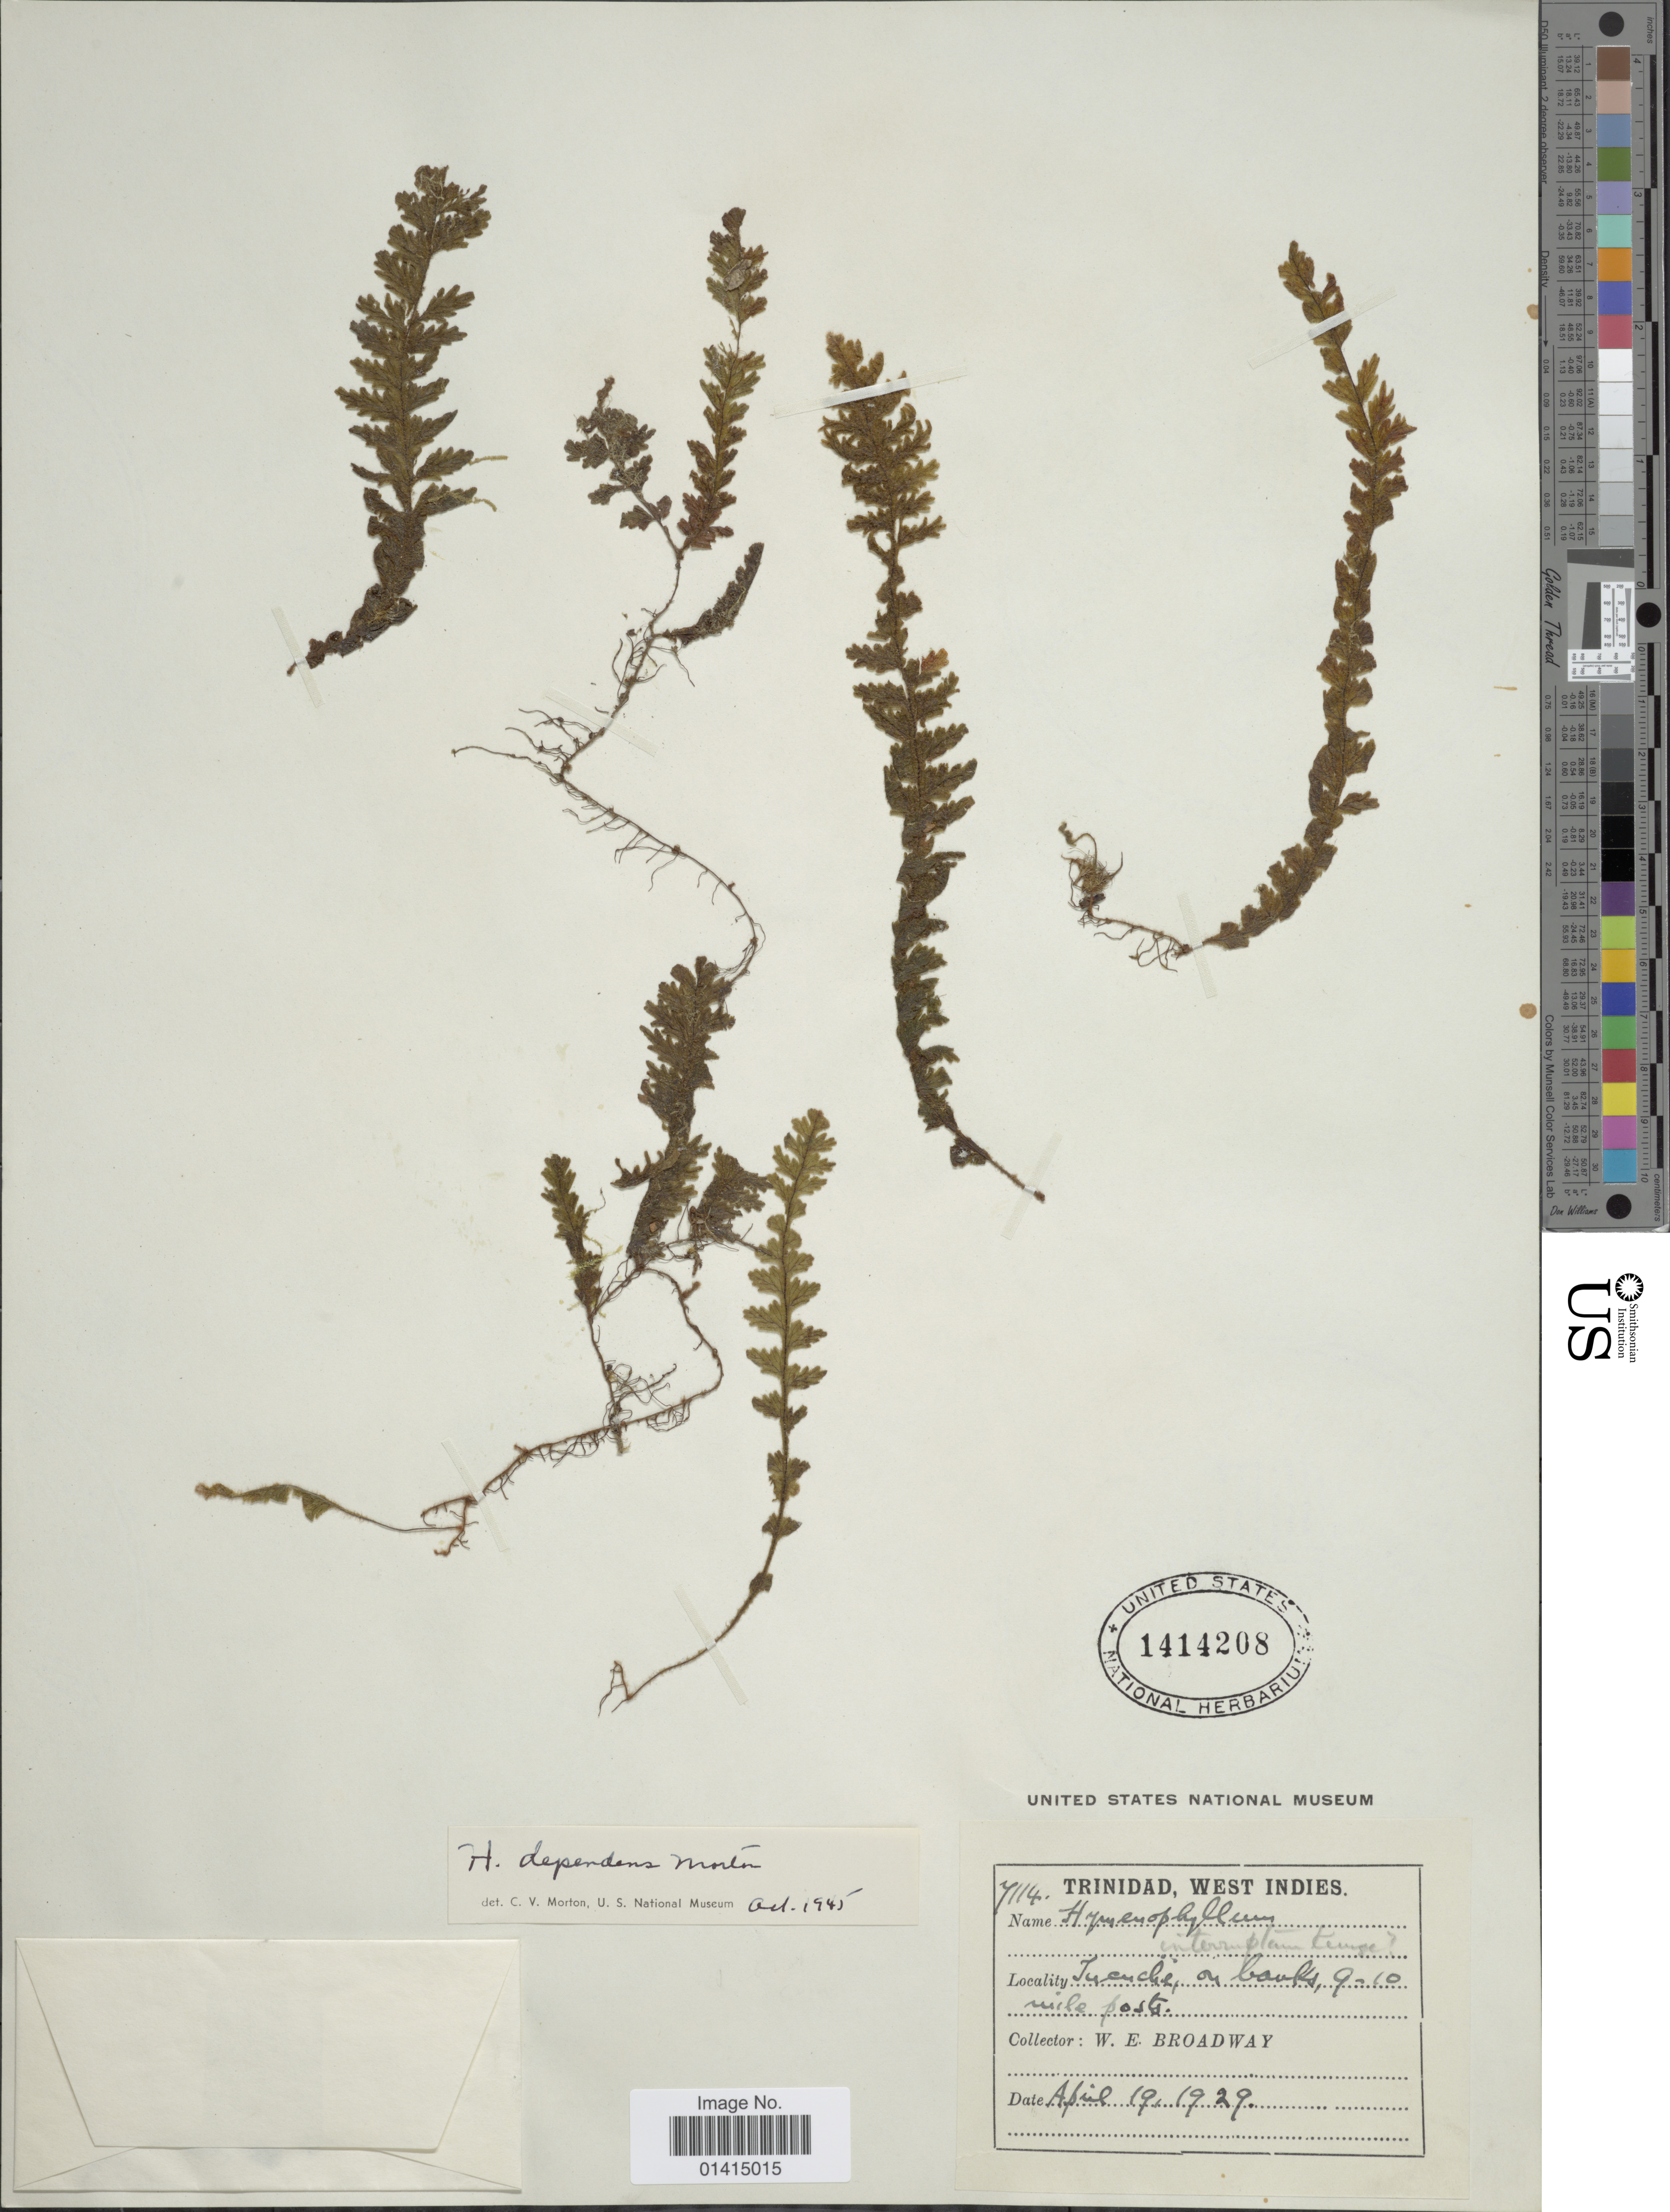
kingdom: Plantae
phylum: Tracheophyta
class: Polypodiopsida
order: Hymenophyllales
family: Hymenophyllaceae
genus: Hymenophyllum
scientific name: Hymenophyllum dependens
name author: C.V. Morton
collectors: W. E. Broadway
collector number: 7114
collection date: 1929-04-19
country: Trinidad and Tobago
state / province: Saint George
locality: Trinidad, West Indies, Tucuche, on banks 9-10 mile posts.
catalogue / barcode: US 1414208